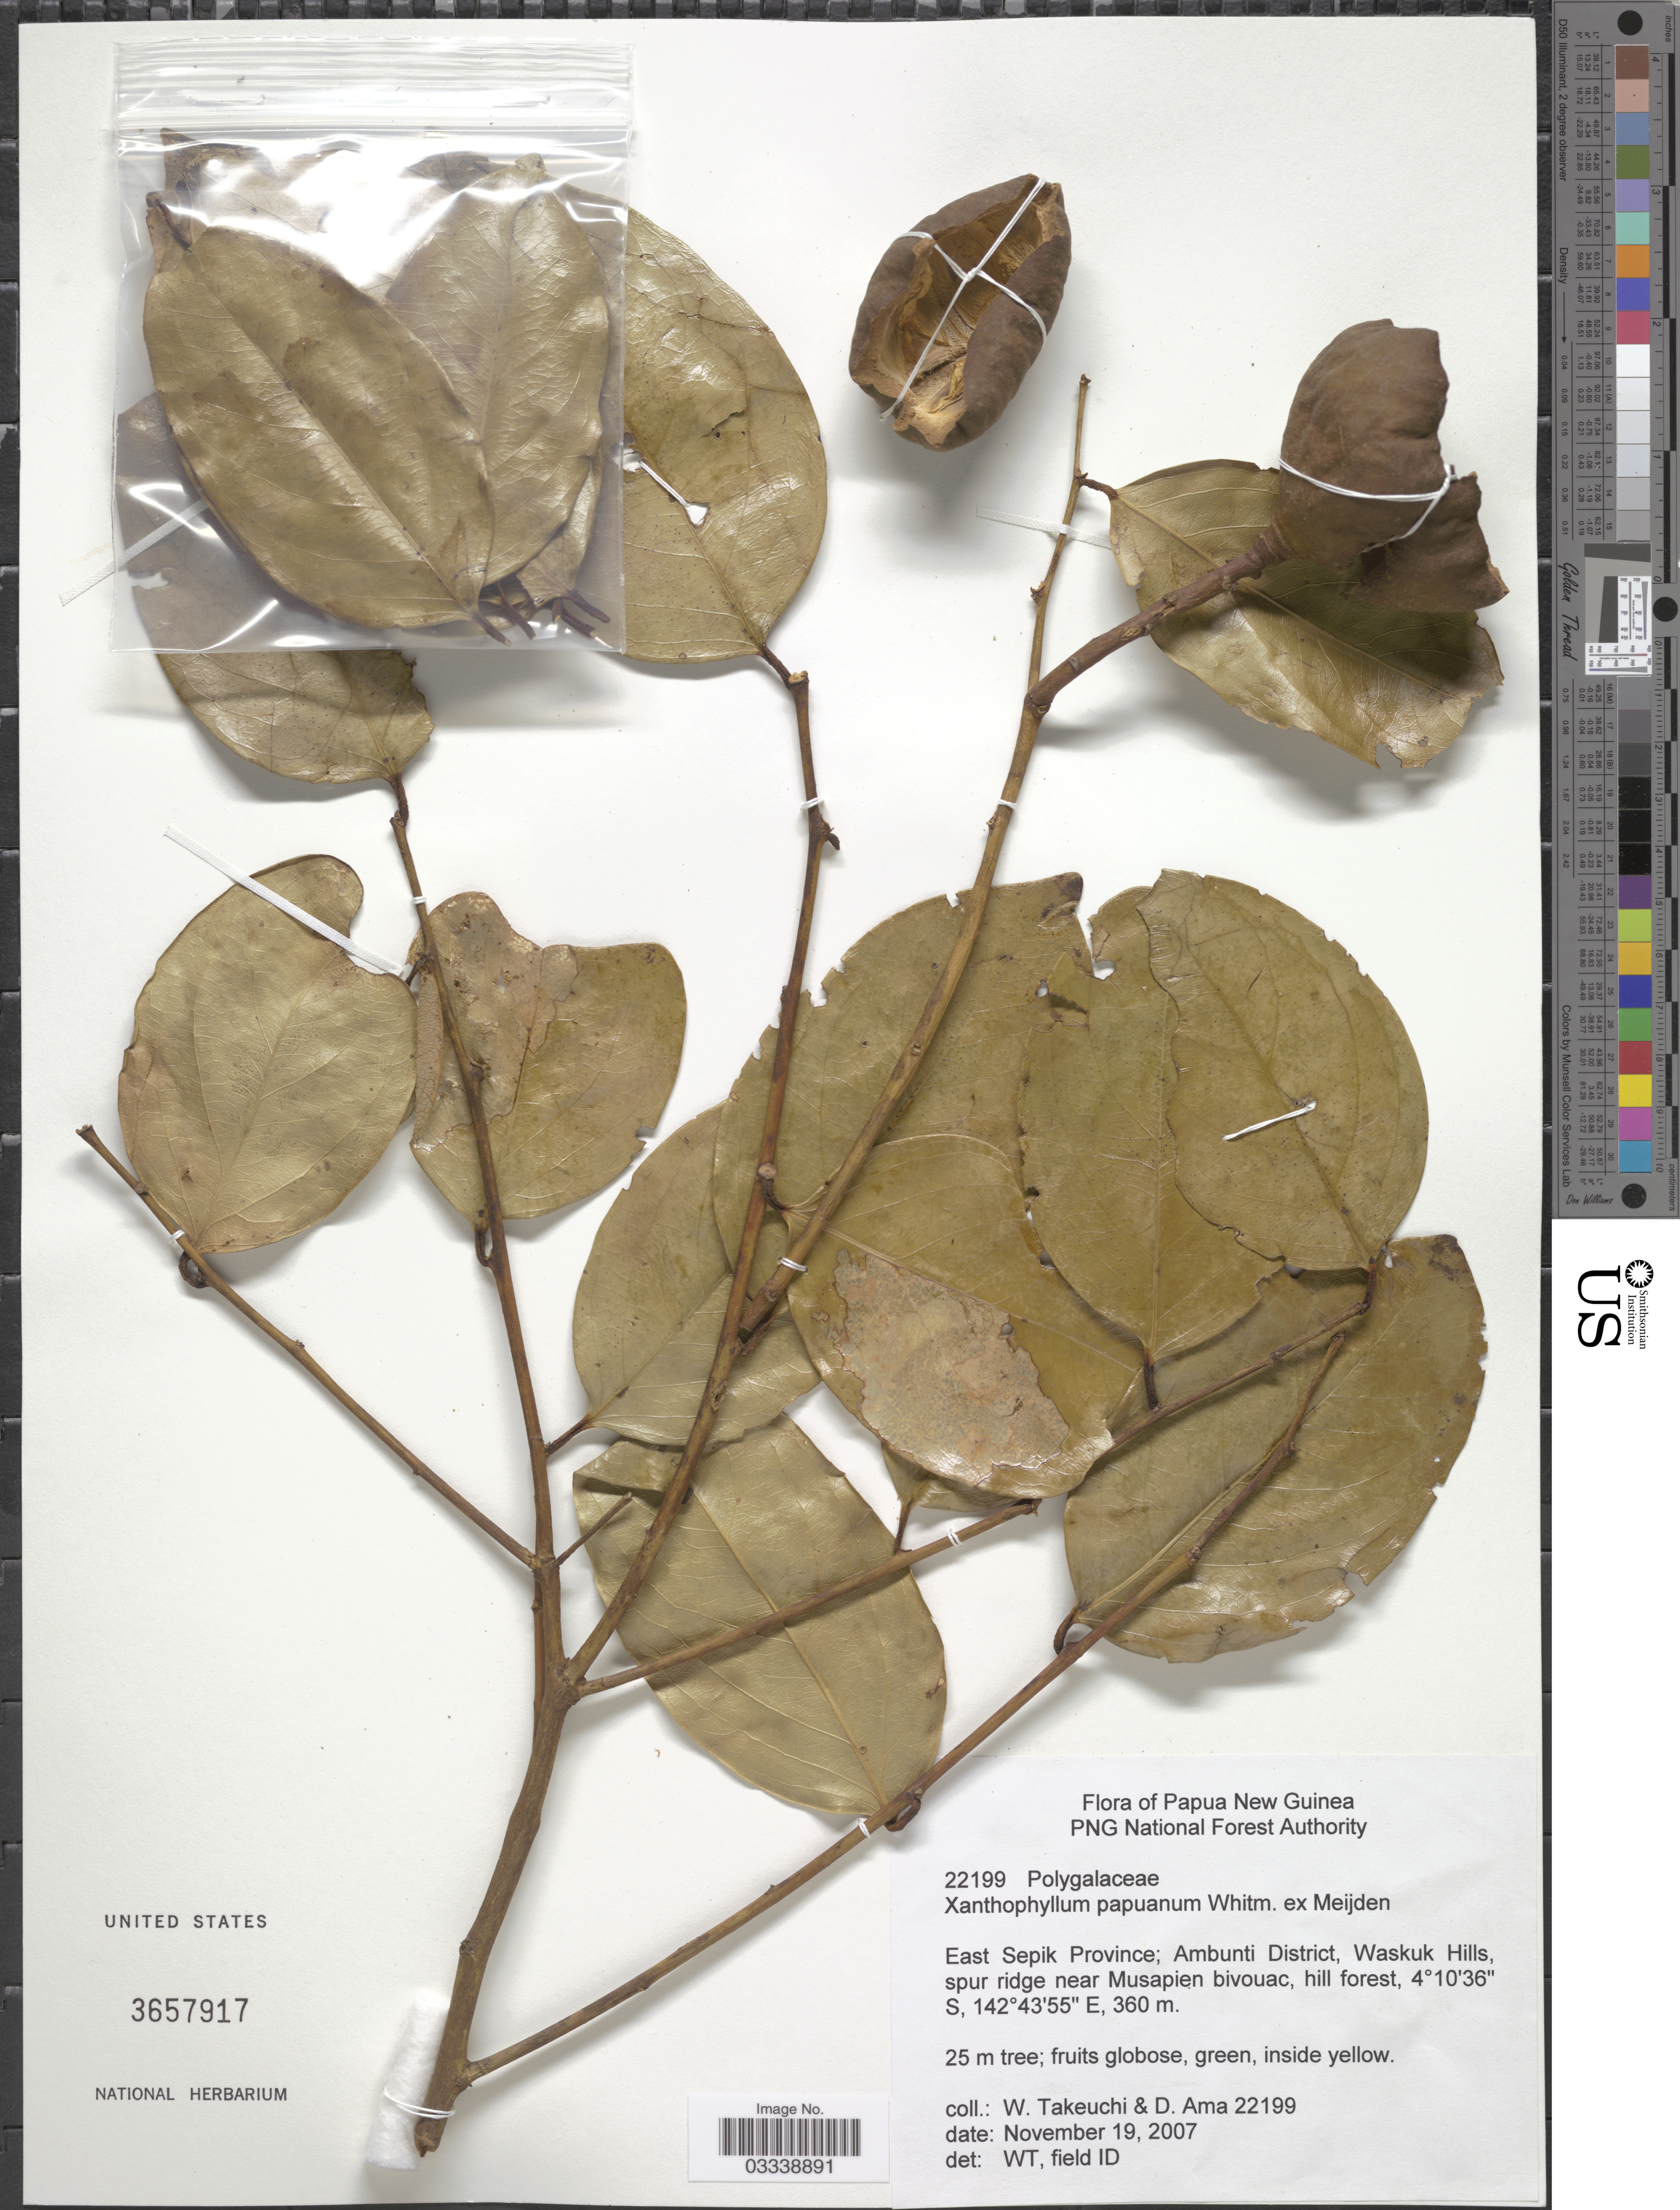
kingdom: Plantae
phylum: Tracheophyta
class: Magnoliopsida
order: Fabales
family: Polygalaceae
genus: Xanthophyllum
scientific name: Xanthophyllum papuanum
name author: Whitmore ex Meijden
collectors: W. Takeuchi & D. Ama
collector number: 22199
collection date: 2007-11-19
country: Papua New Guinea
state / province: East Sepik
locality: Ambunti District, Waskuk Hills, spur ridge near Musapien bivouac.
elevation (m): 360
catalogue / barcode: US 3657917